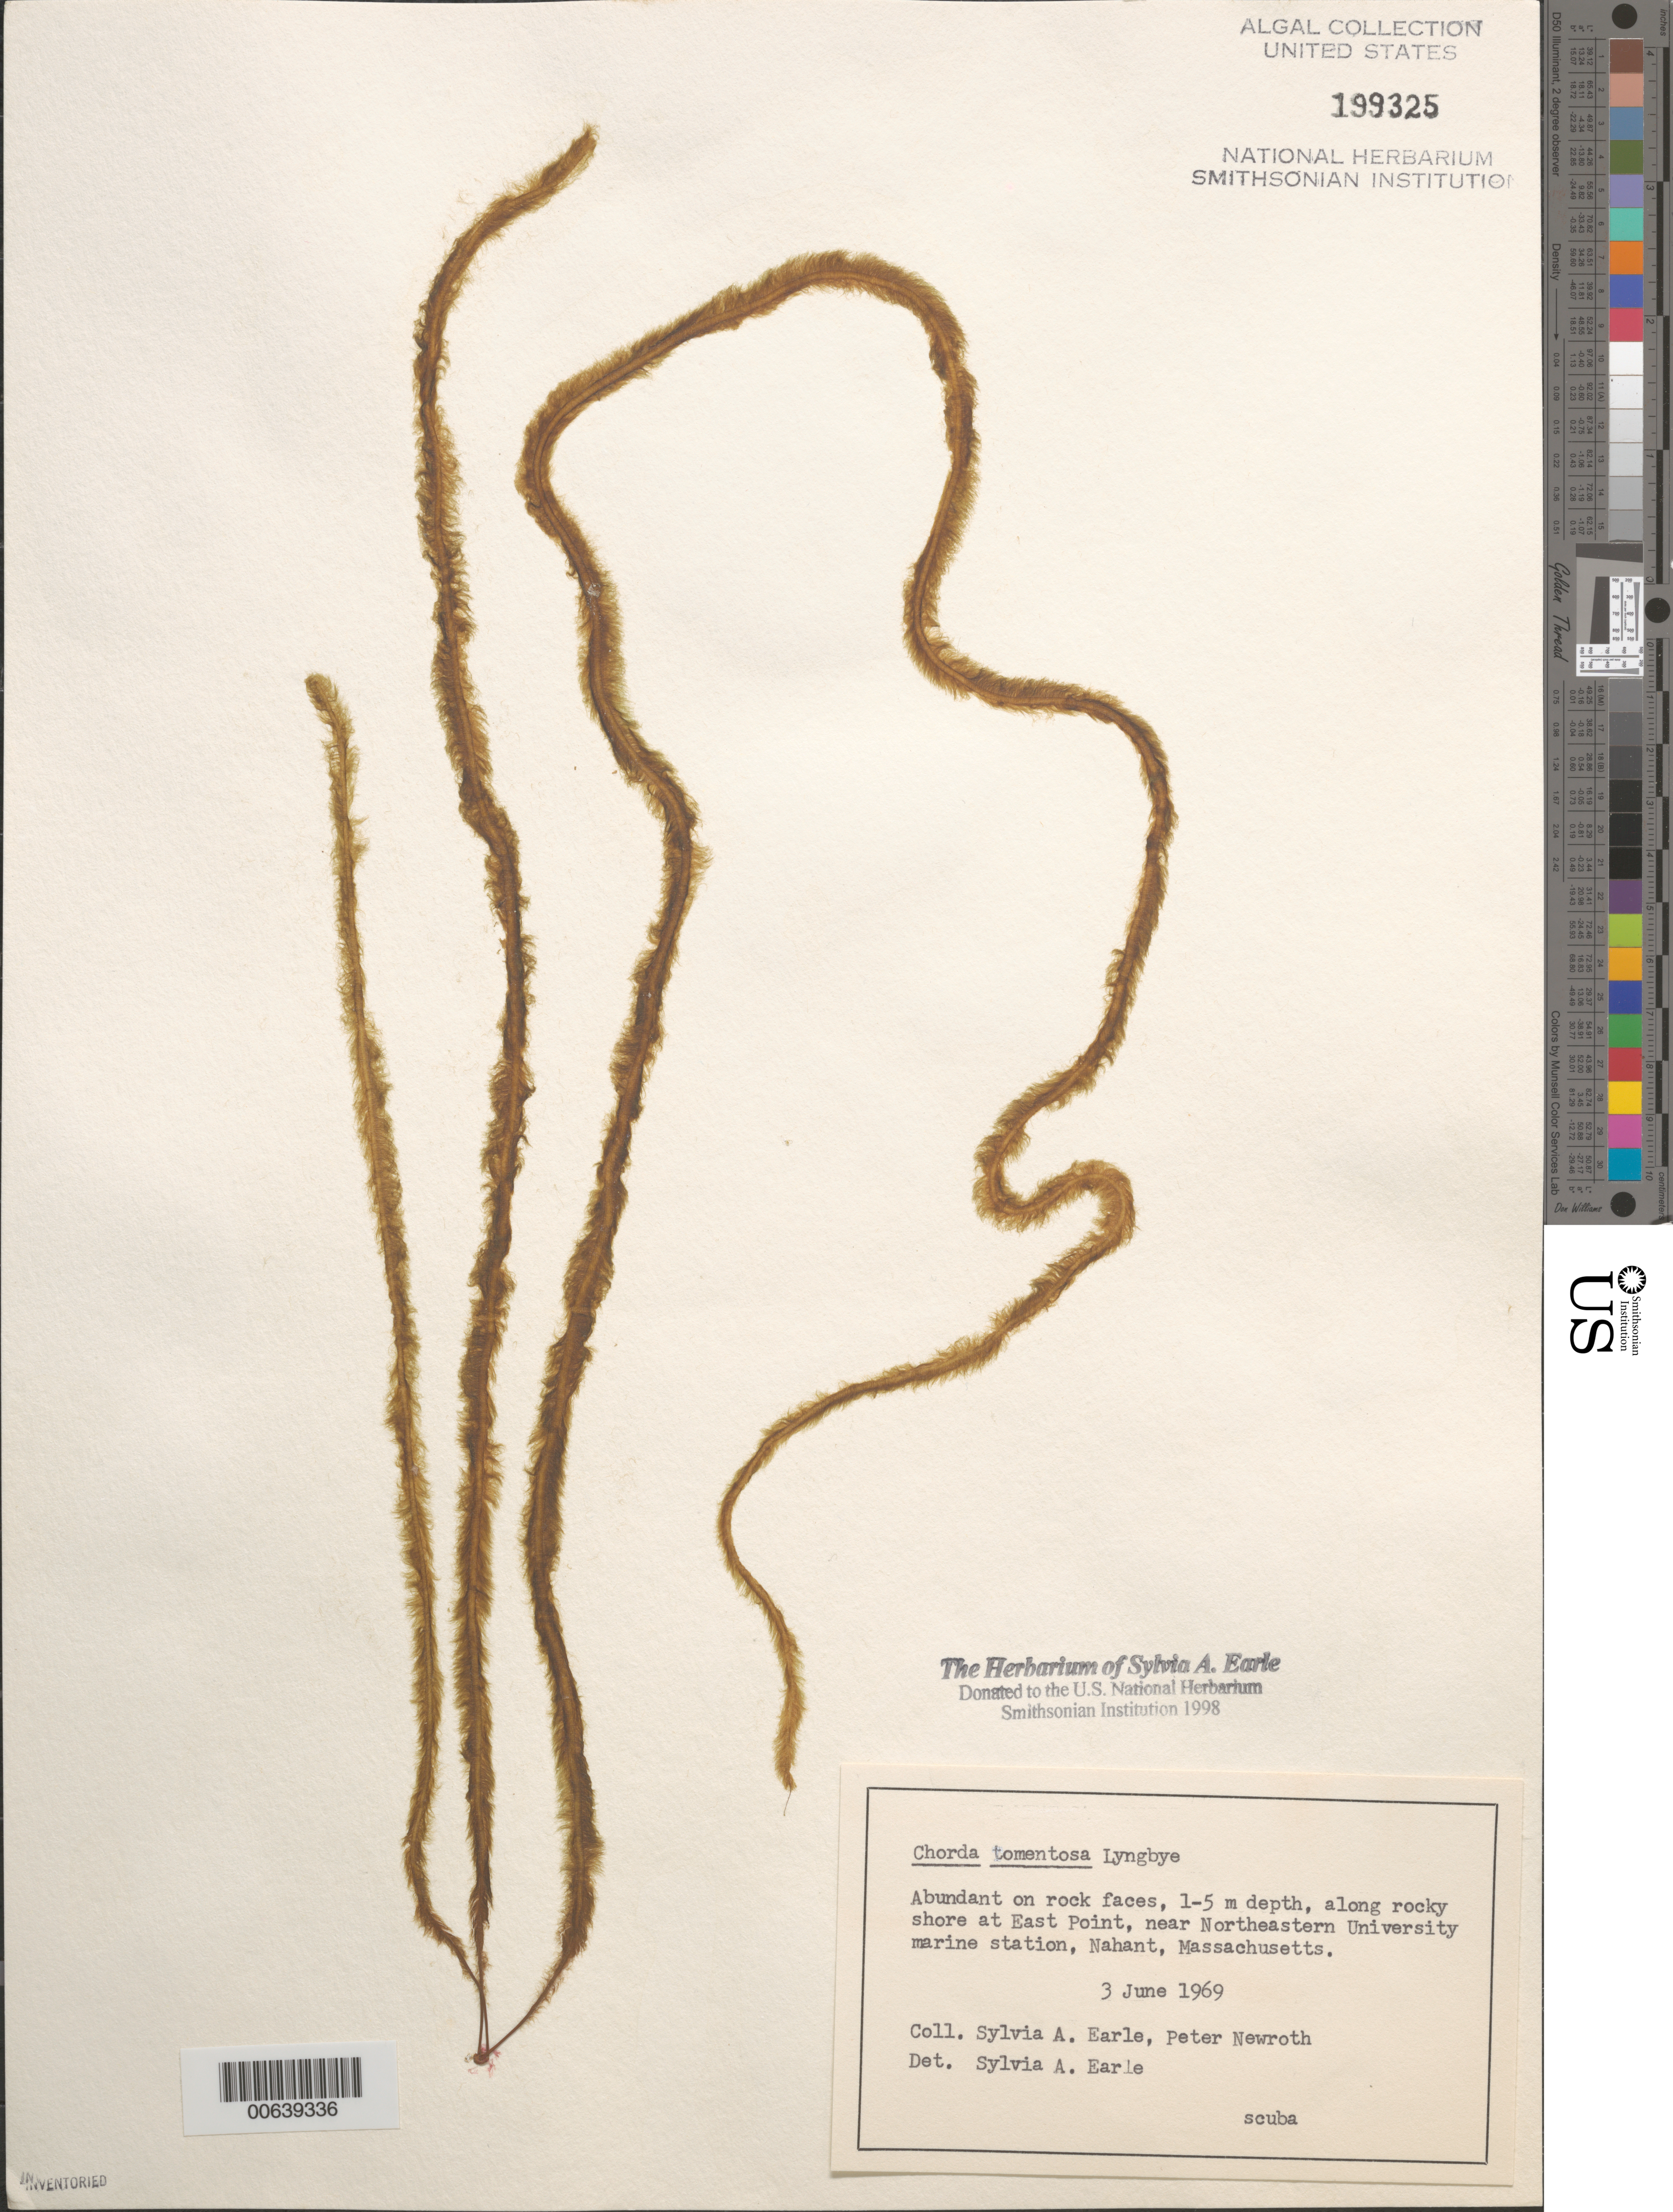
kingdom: Chromista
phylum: Ochrophyta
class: Phaeophyceae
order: Tilopteridales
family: Halosiphonaceae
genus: Halosiphon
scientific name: Halosiphon tomentosus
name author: (Lyngb.) Jaasund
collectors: S. A. Earle & P. R. Newroth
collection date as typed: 03 Jun 1969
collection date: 1969-06-03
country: United States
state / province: Massachusetts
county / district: Essex County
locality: East Point, Nahant, near Northeastern University marine station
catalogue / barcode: US 199325